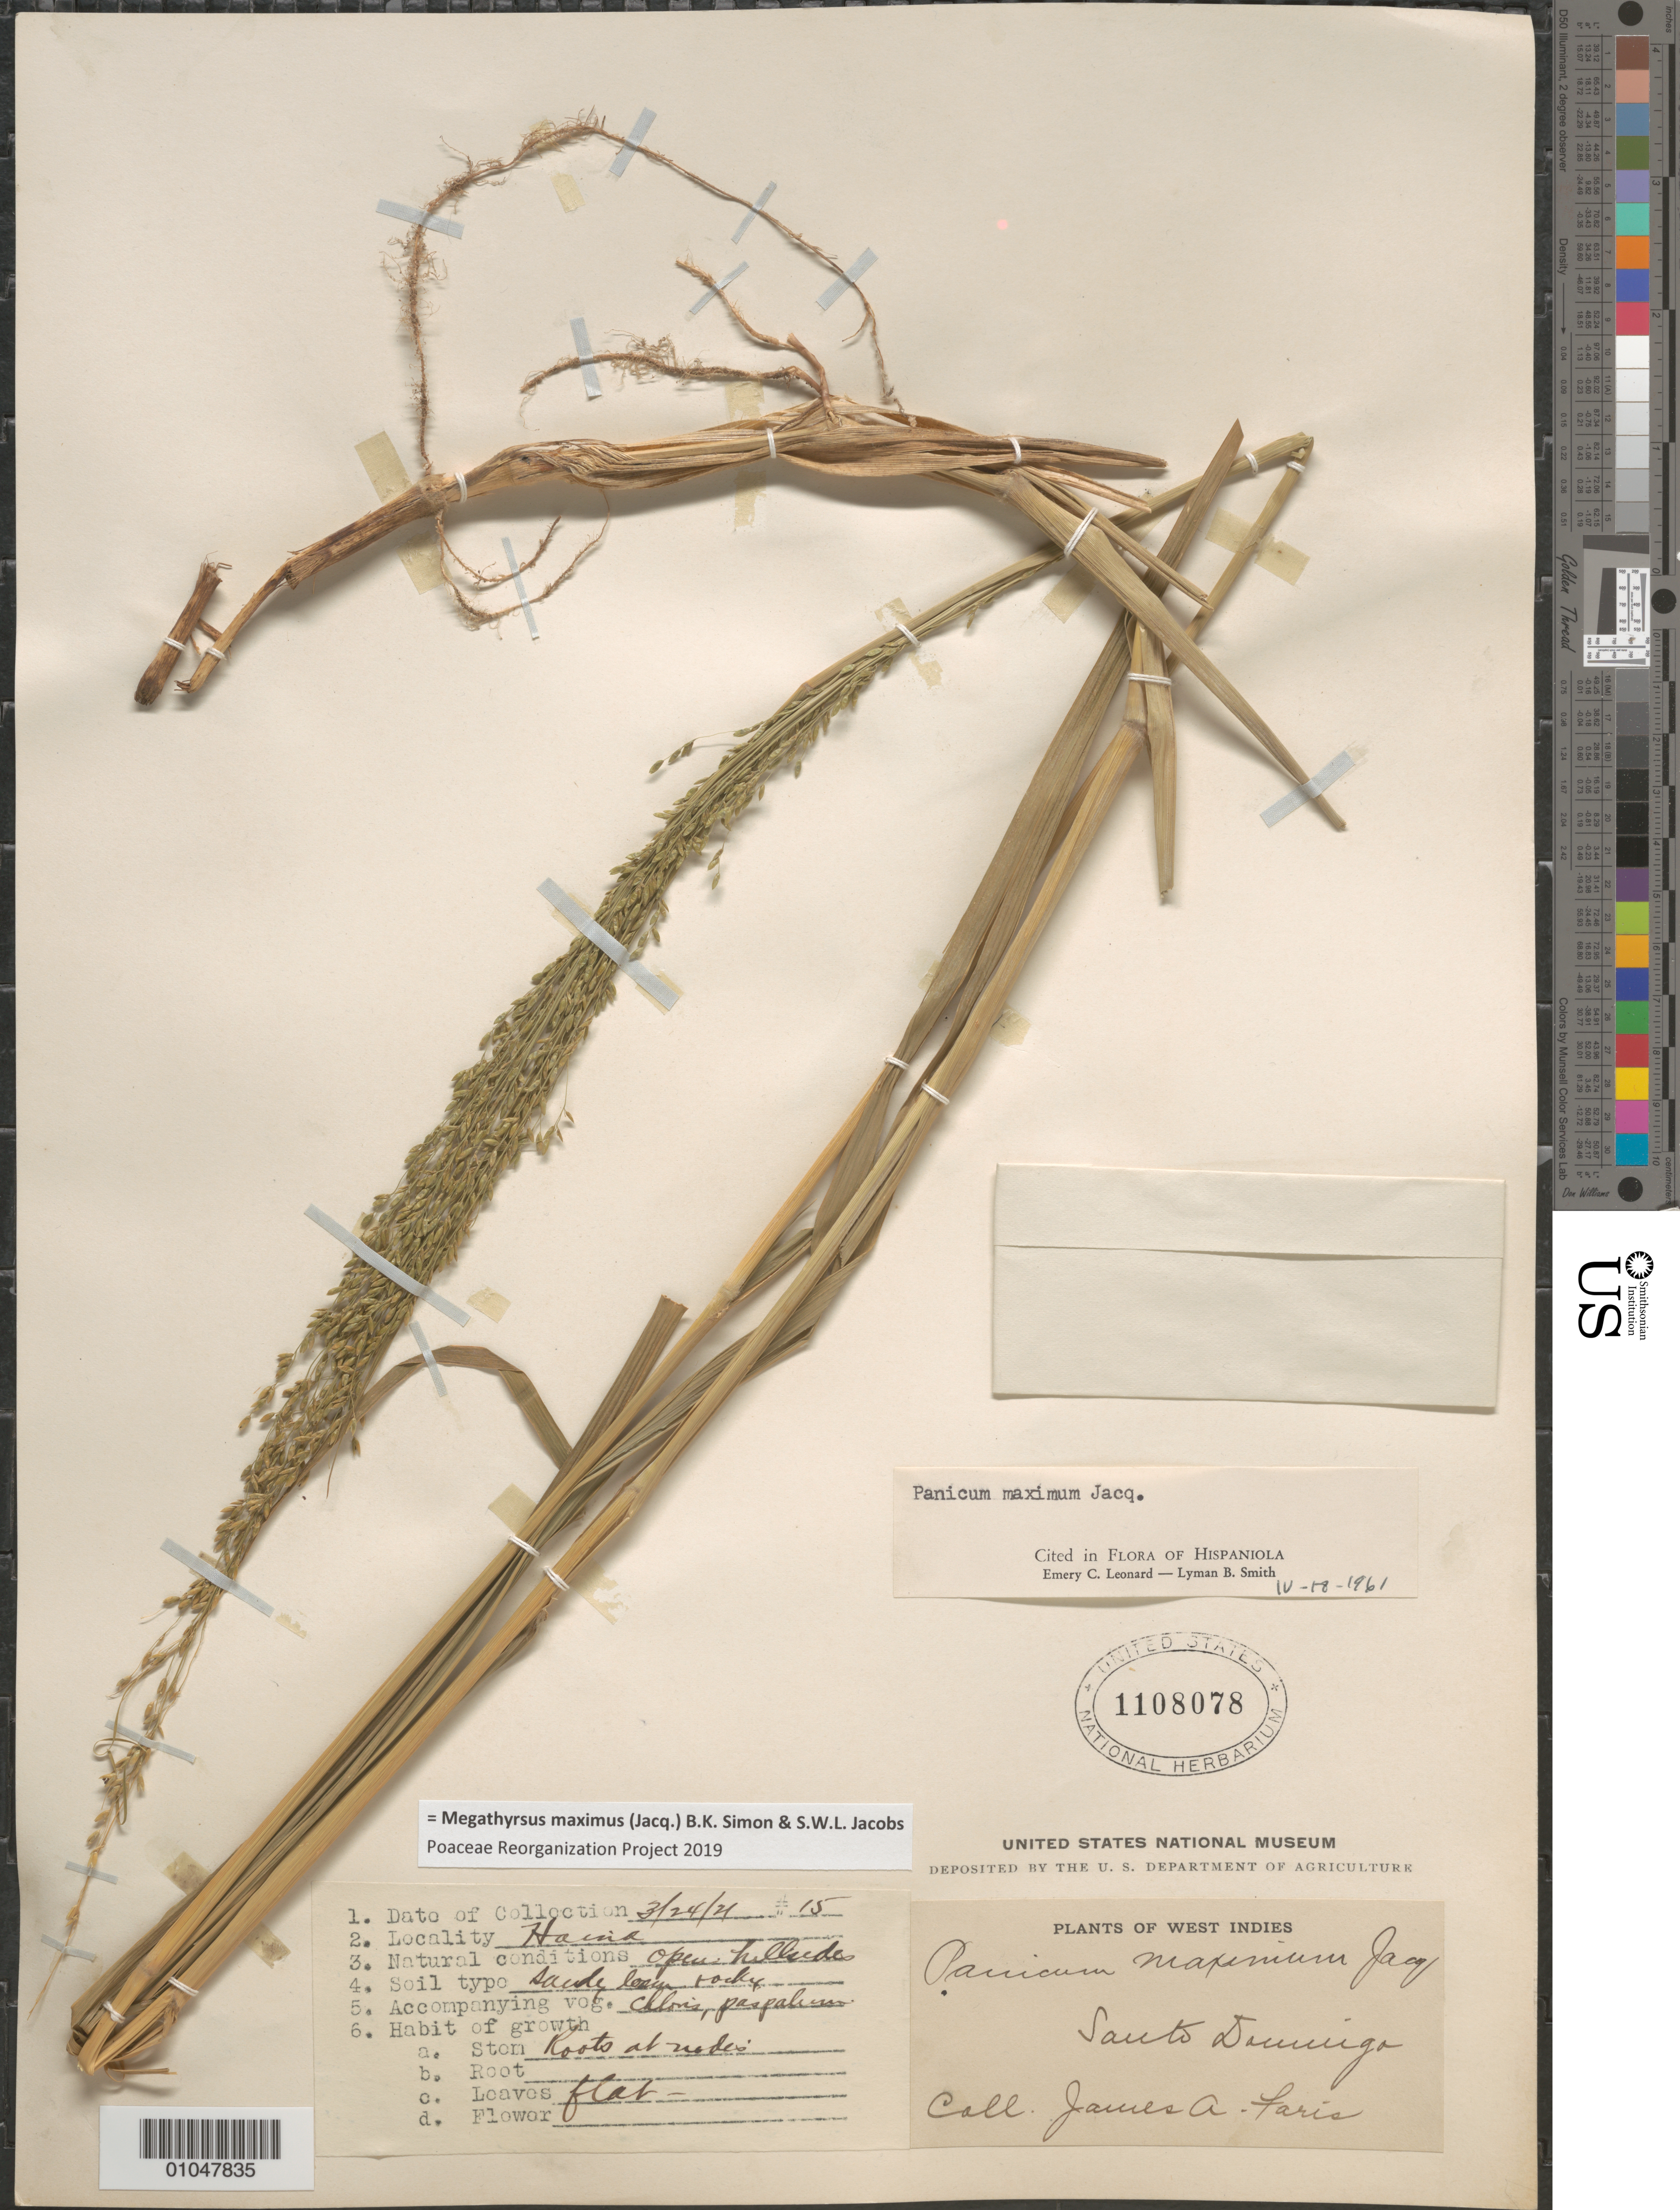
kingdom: Plantae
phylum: Tracheophyta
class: Liliopsida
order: Poales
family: Poaceae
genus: Panicum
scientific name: Panicum maximum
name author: Jacq.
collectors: J. Faris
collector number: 15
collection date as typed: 24 Mar 1921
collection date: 1921-03-24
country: Dominican Republic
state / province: San Cristóbal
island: Hispaniola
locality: Haina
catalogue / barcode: US 1108078